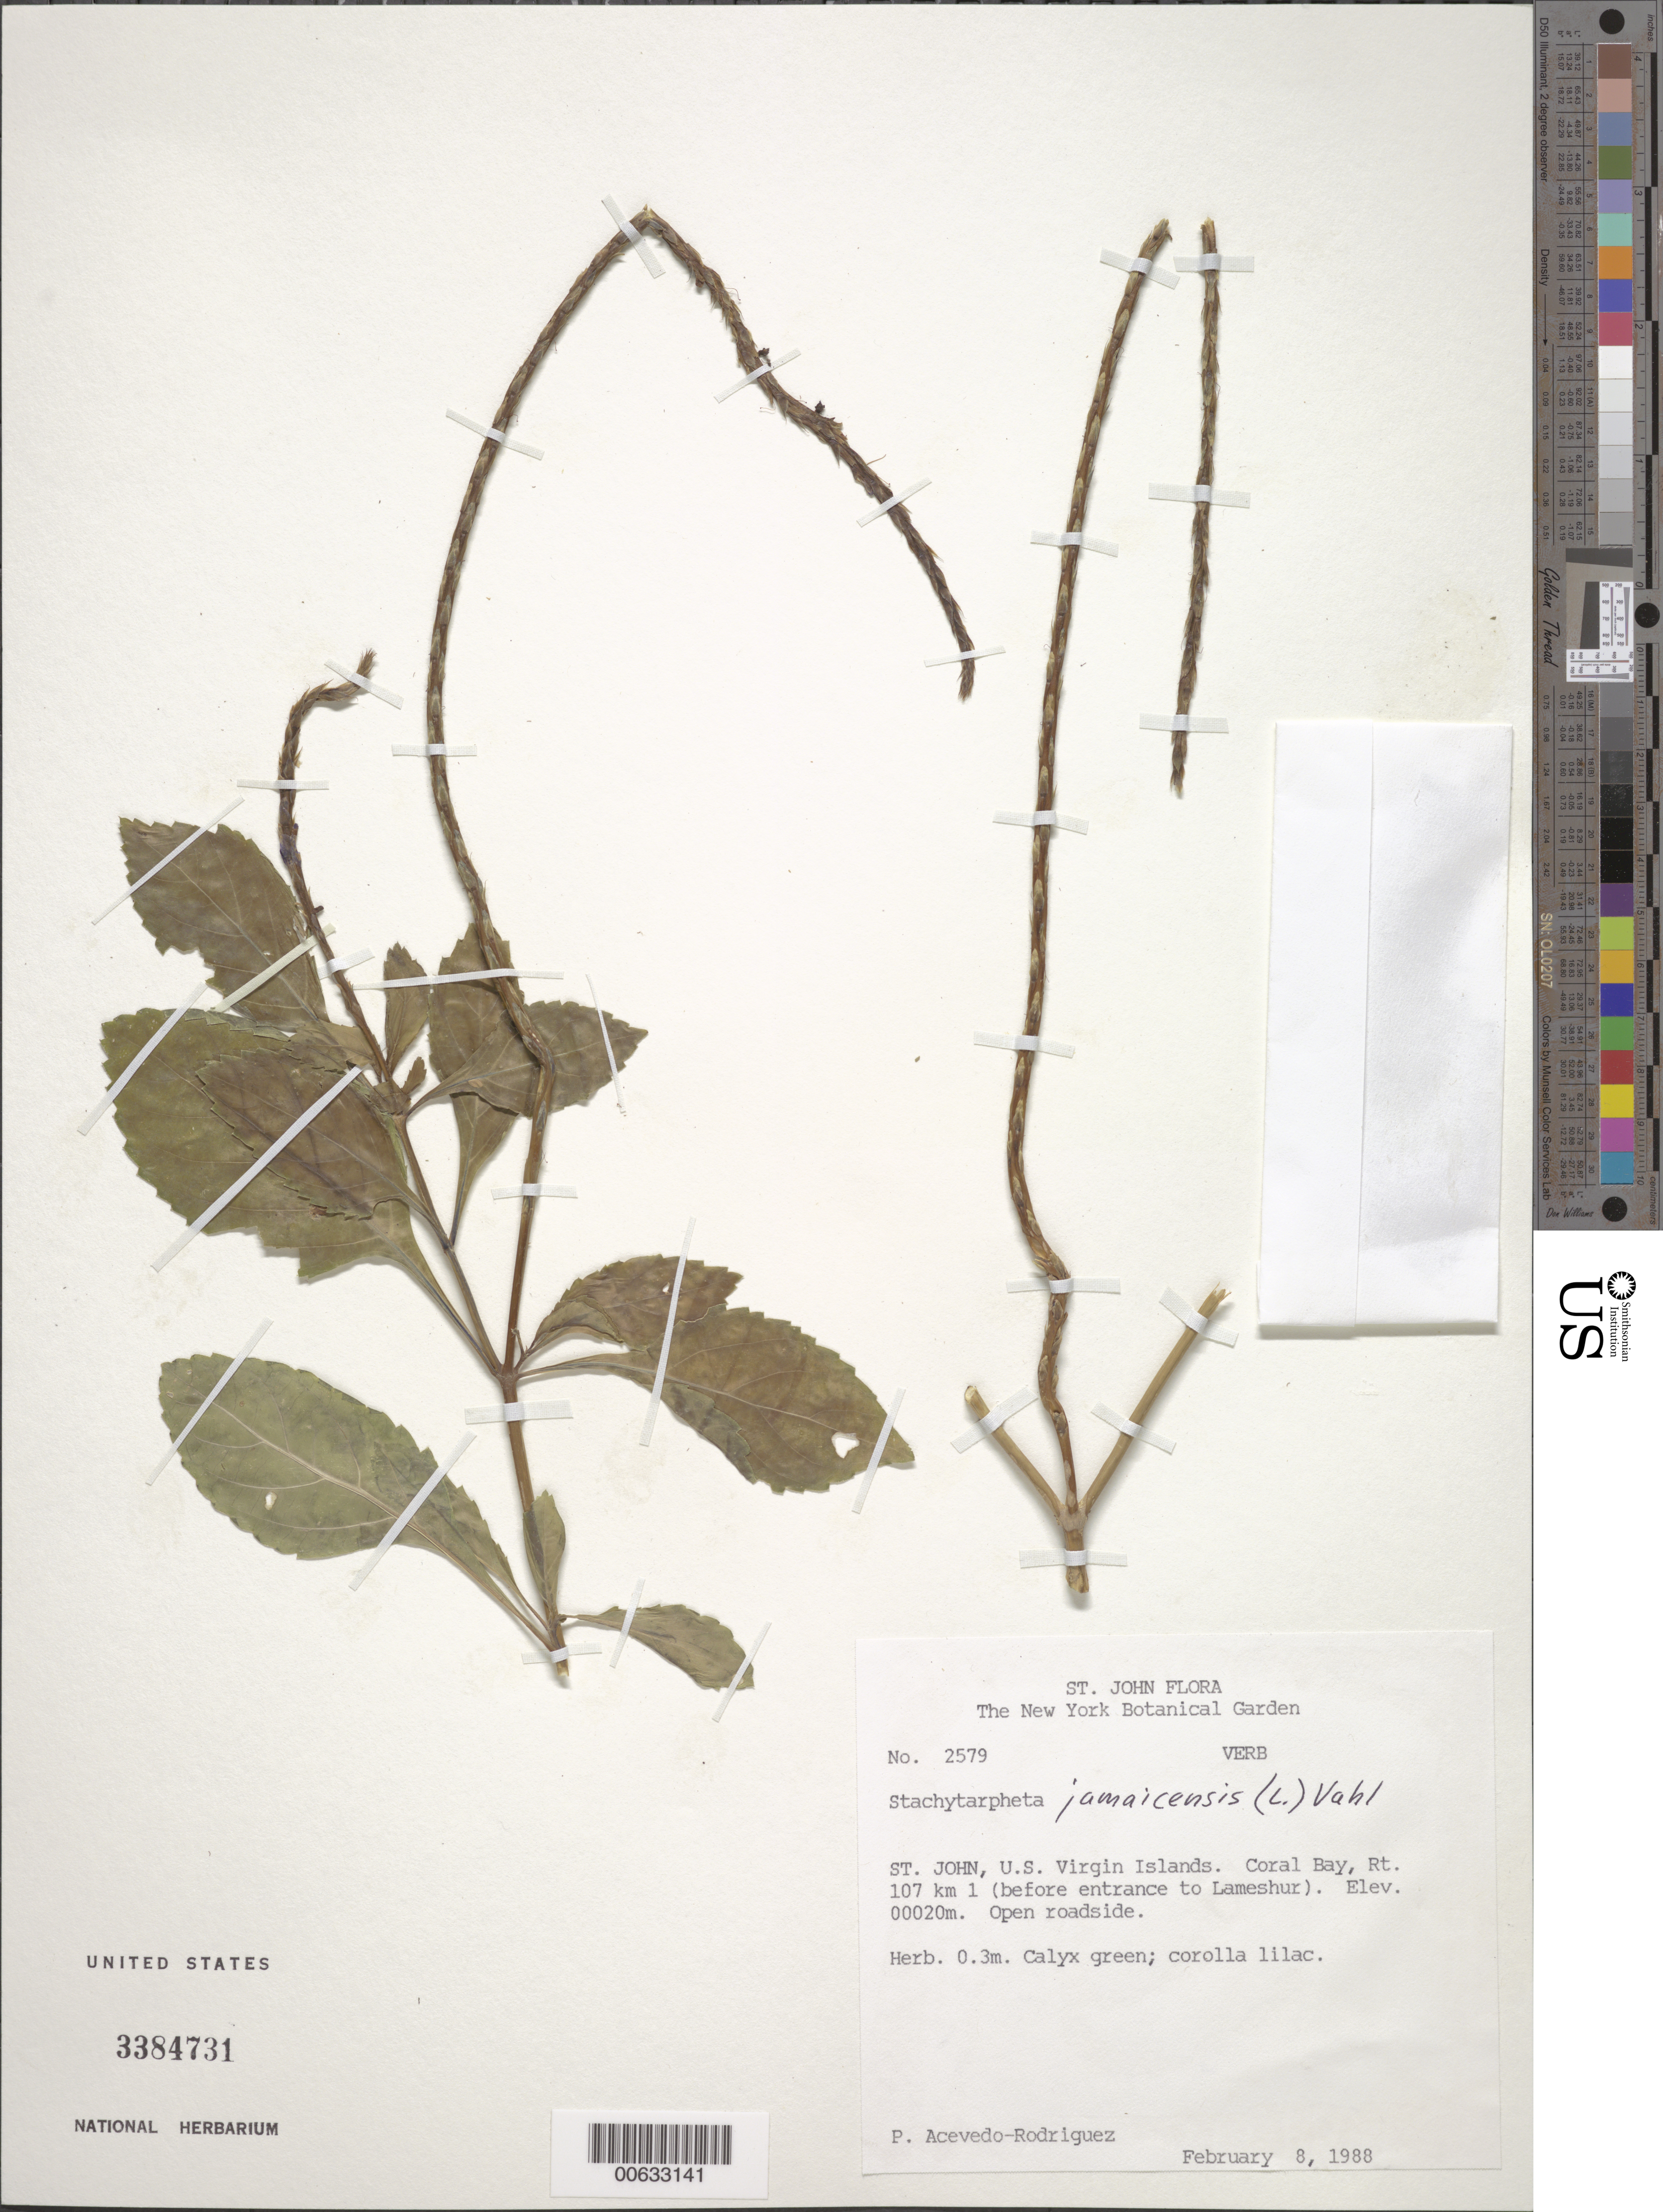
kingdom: Plantae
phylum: Tracheophyta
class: Magnoliopsida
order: Lamiales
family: Verbenaceae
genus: Stachytarpheta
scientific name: Stachytarpheta jamaicensis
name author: (L.) Vahl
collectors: P. Acevedo-Rodr.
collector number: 2579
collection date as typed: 08 Feb 1988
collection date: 1988-02-08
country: U.S. Virgin Islands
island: St. John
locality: Rt. 107 km 1 (before entrance to Lameshur)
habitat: Open roadside.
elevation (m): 20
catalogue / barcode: US 3384731